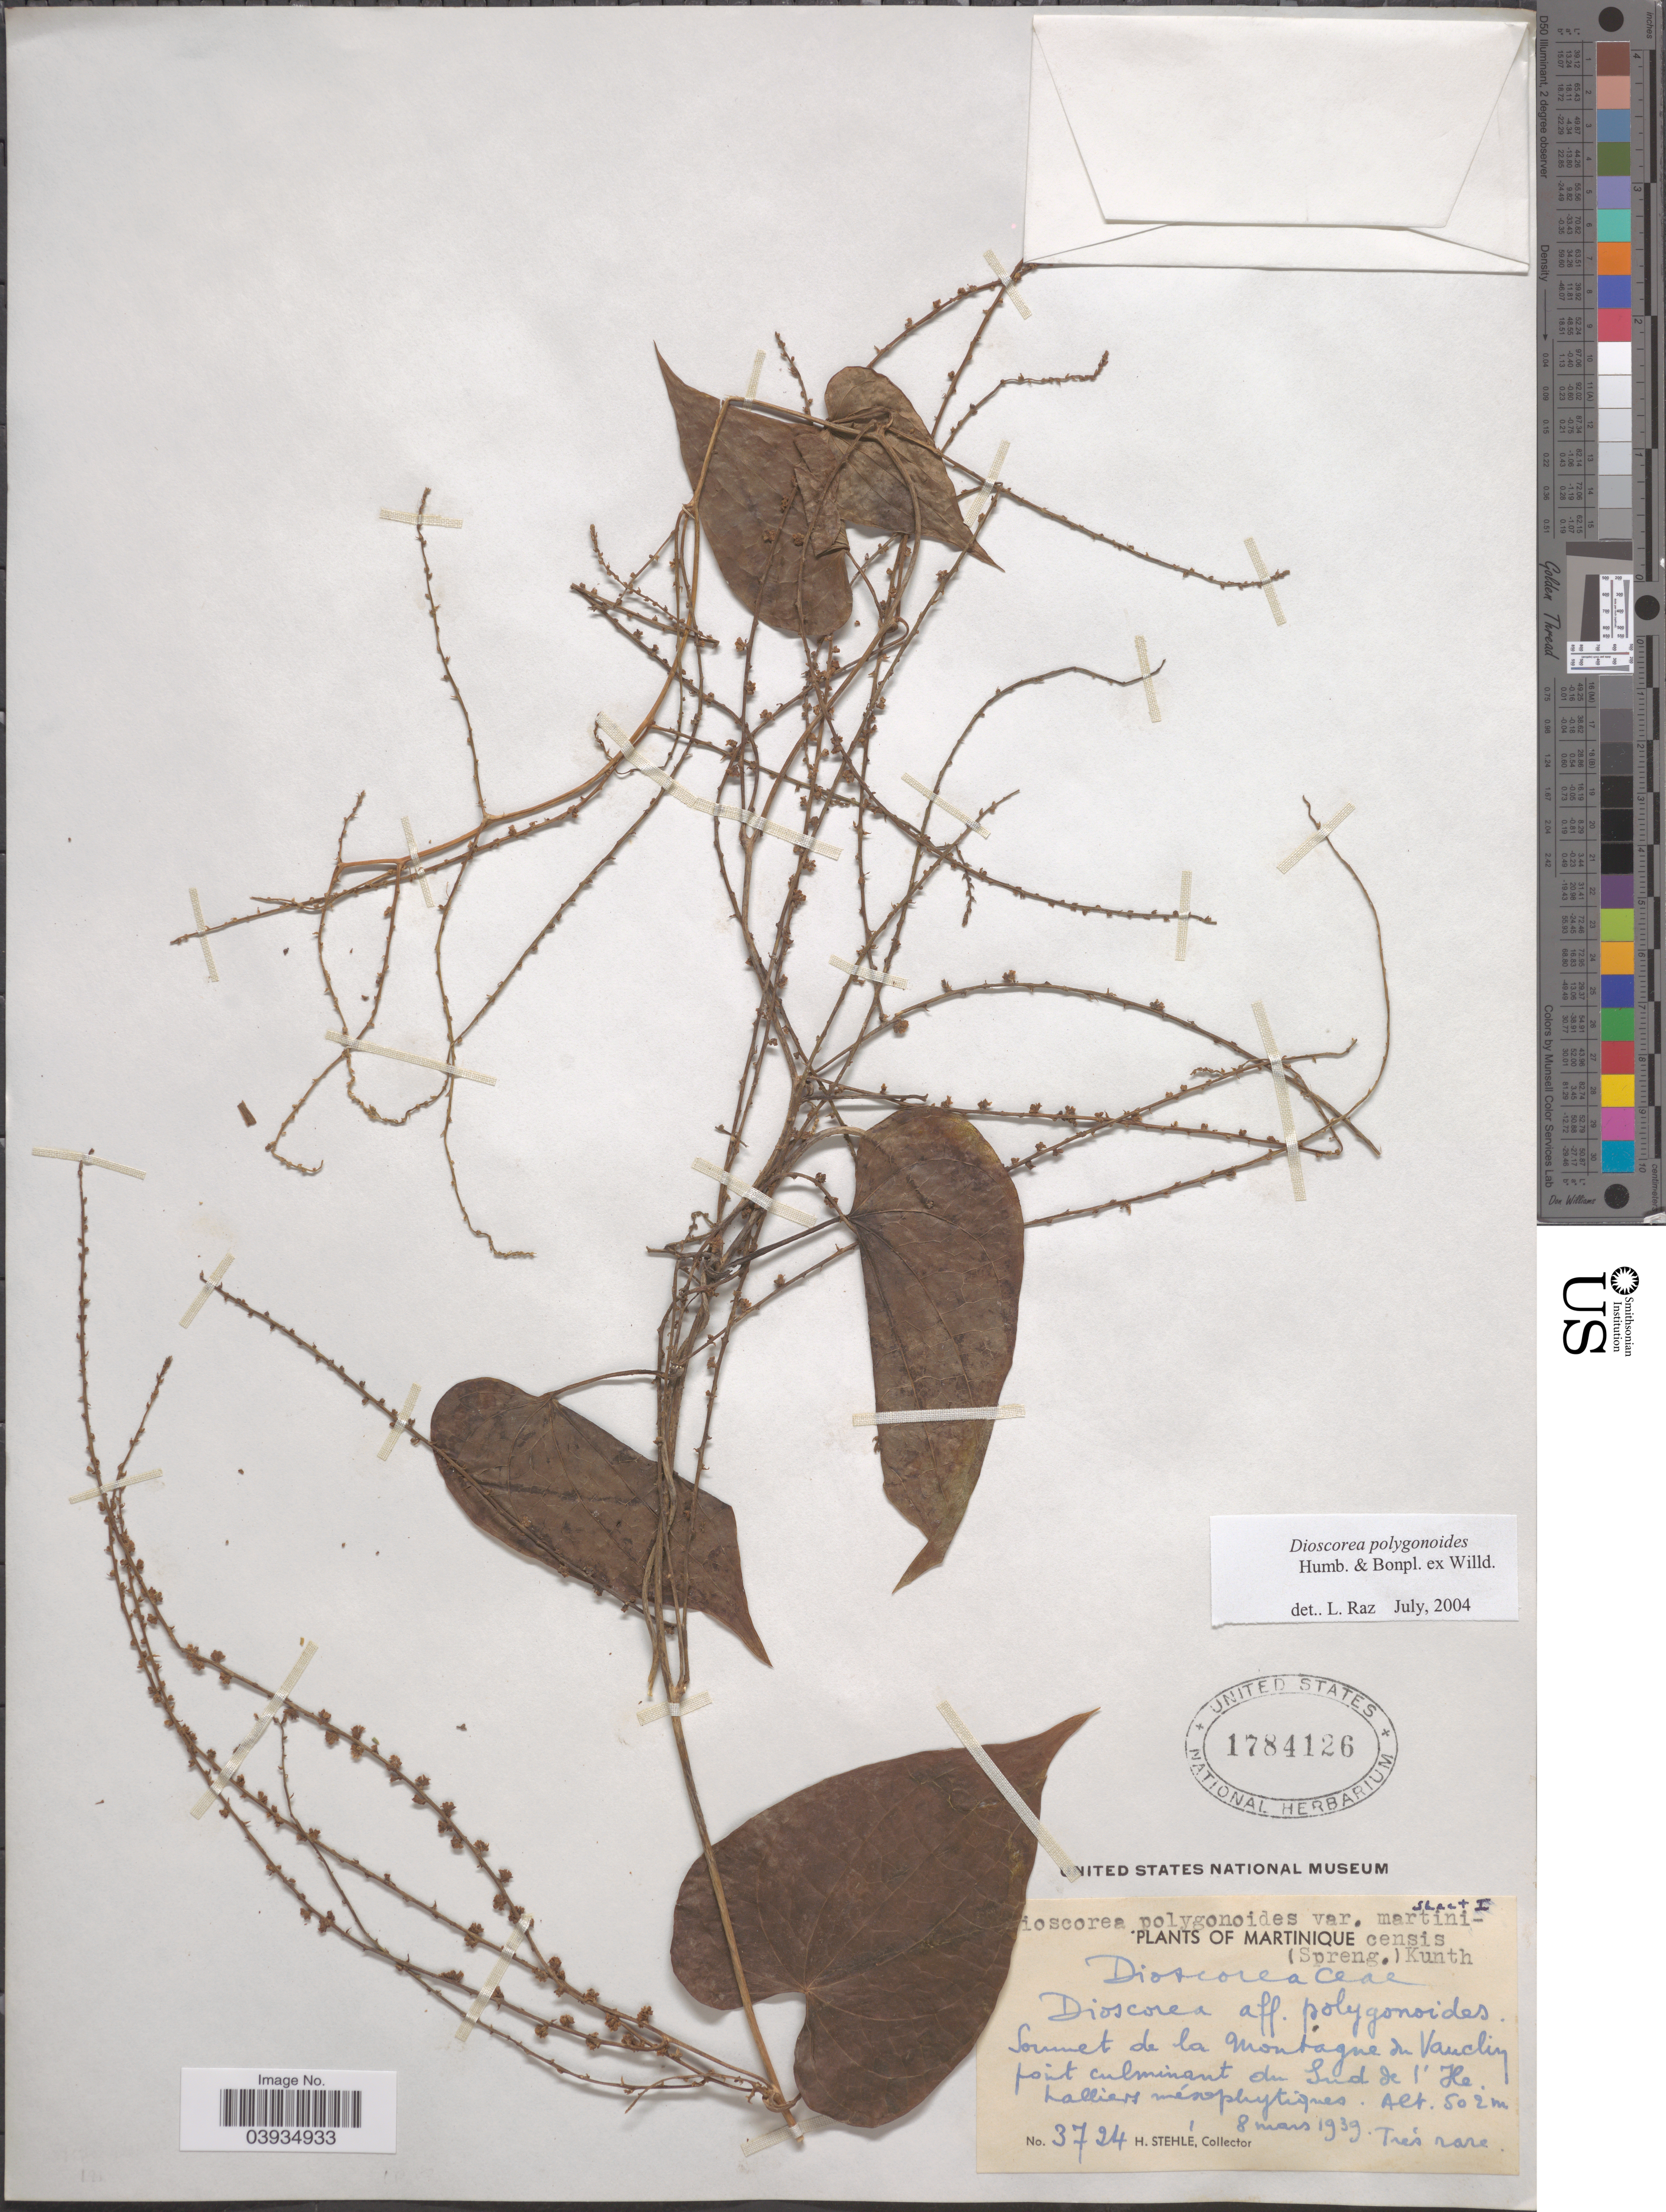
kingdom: Plantae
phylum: Tracheophyta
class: Liliopsida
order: Dioscoreales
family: Dioscoreaceae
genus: Dioscorea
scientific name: Dioscorea polygonoides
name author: Humb. & Bonpl. ex Willd.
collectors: H. Stehlé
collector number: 3724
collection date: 1939-03-08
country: Martinique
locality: Sommit de la Montagne du Vauchin point culminant du Sud de l'He.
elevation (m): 502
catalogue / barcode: US 1784126